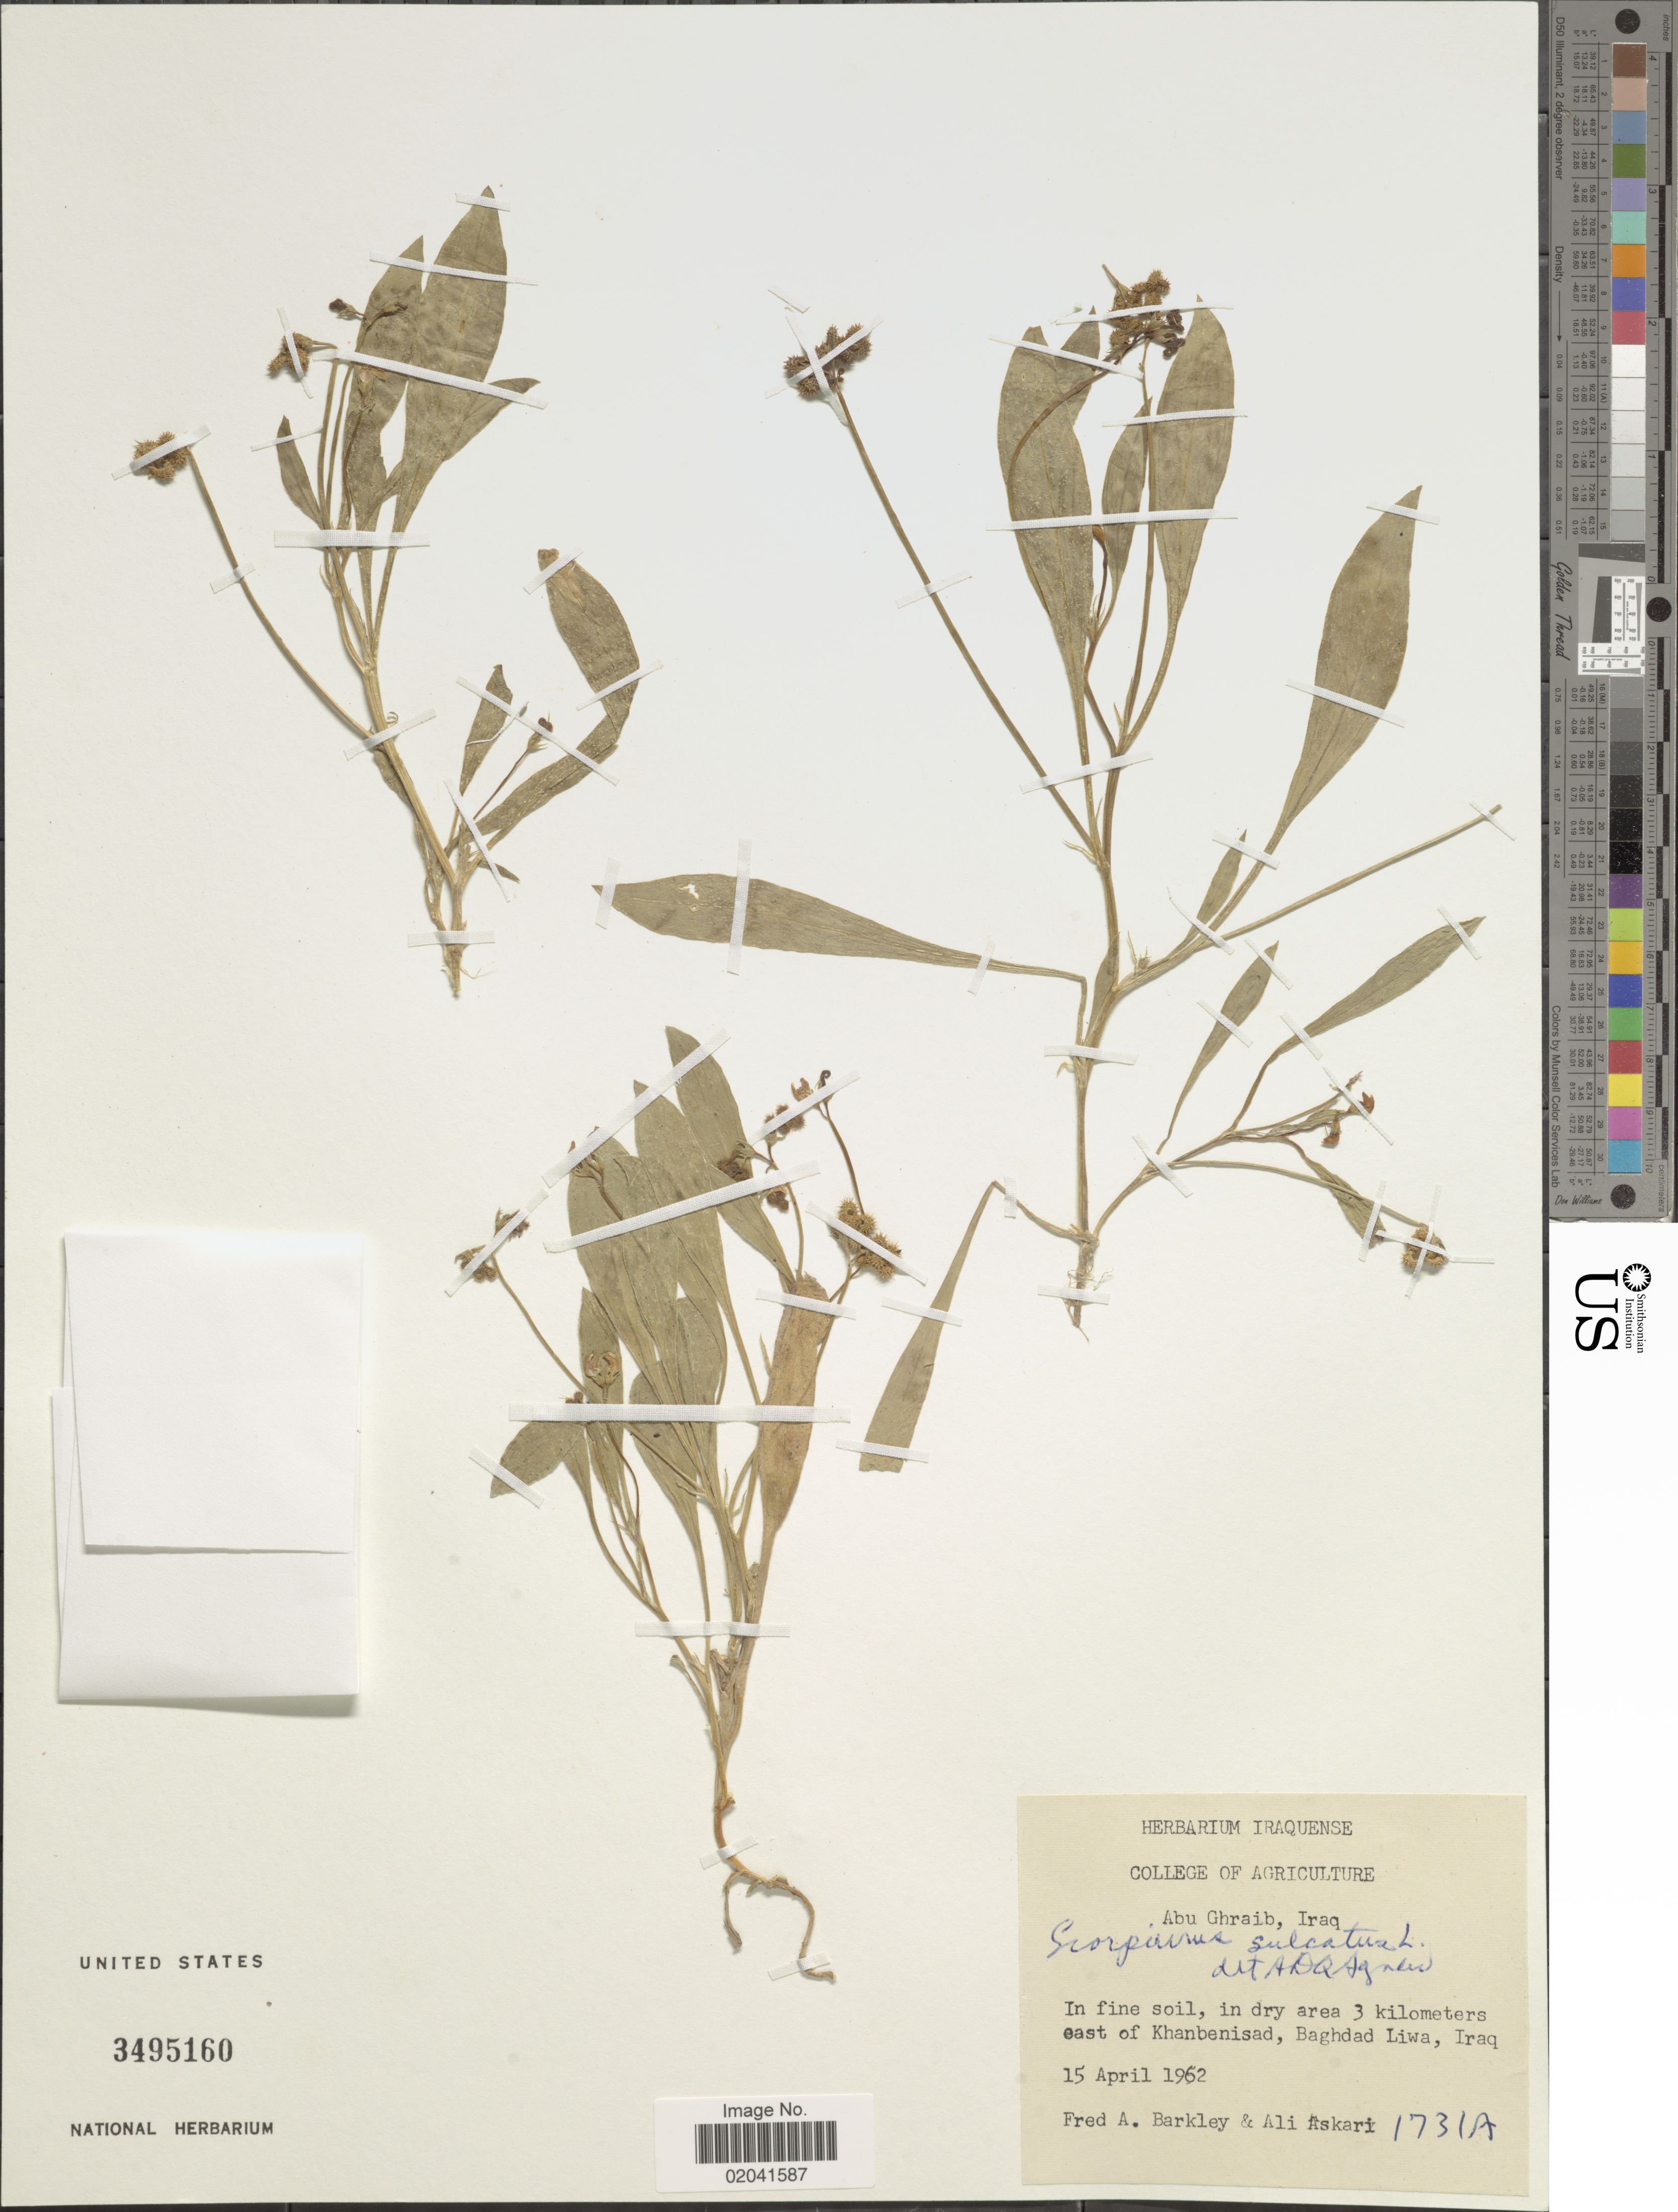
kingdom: Plantae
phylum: Tracheophyta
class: Magnoliopsida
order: Fabales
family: Fabaceae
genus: Scorpiurus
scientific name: Scorpiurus sulcata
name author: L.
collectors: F. A. Barkley & Askari, A.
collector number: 1731A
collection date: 1962-04-15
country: Iraq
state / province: Baghdad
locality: Abu Ghraib, Iraq. In dry area 3 kilometers east of Khanbenistad, Baghdad Liwa, Iraq.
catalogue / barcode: US 3495160